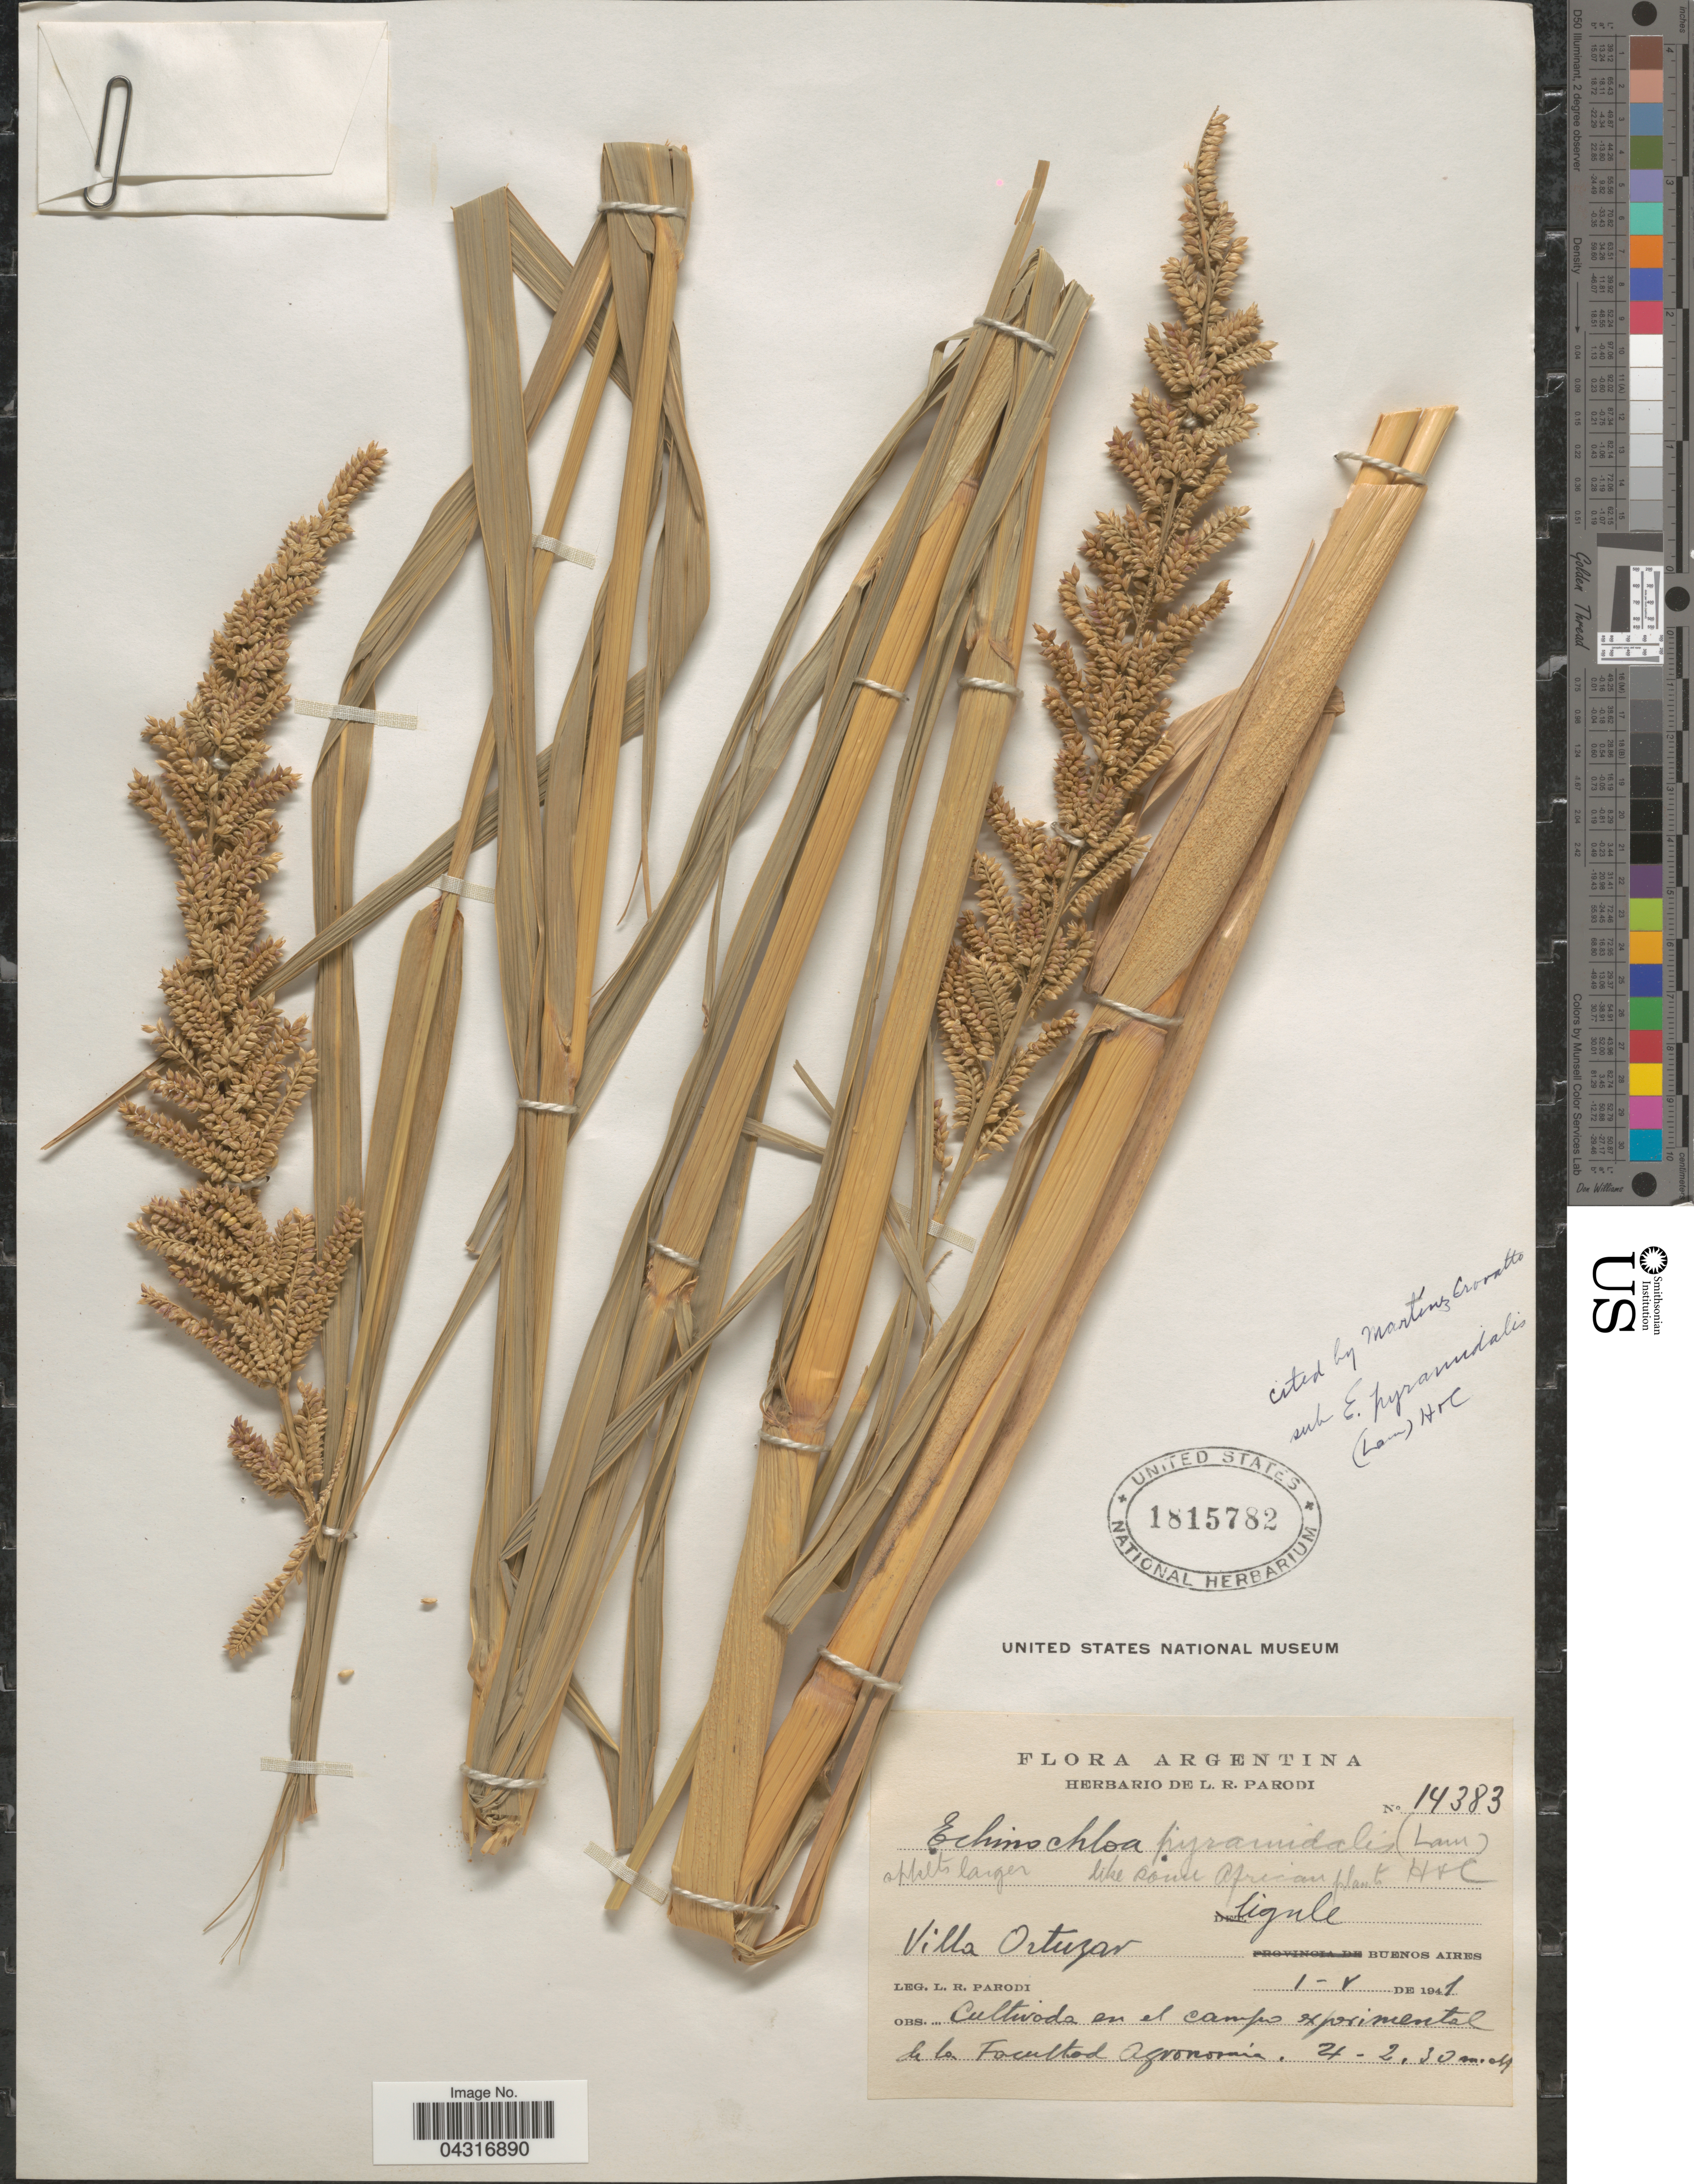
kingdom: Plantae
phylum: Tracheophyta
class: Liliopsida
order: Poales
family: Poaceae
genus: Echinochloa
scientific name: Echinochloa pyramidalis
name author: (Lam.) Hitchc. & Chase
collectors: L. R. Parodi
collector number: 14383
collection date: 1941-05-01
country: Argentina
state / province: Buenos Aires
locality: Villa Ortuzan. Cultivada en el campo experimental de la Facultad Agronomia.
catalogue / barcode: US 1815782